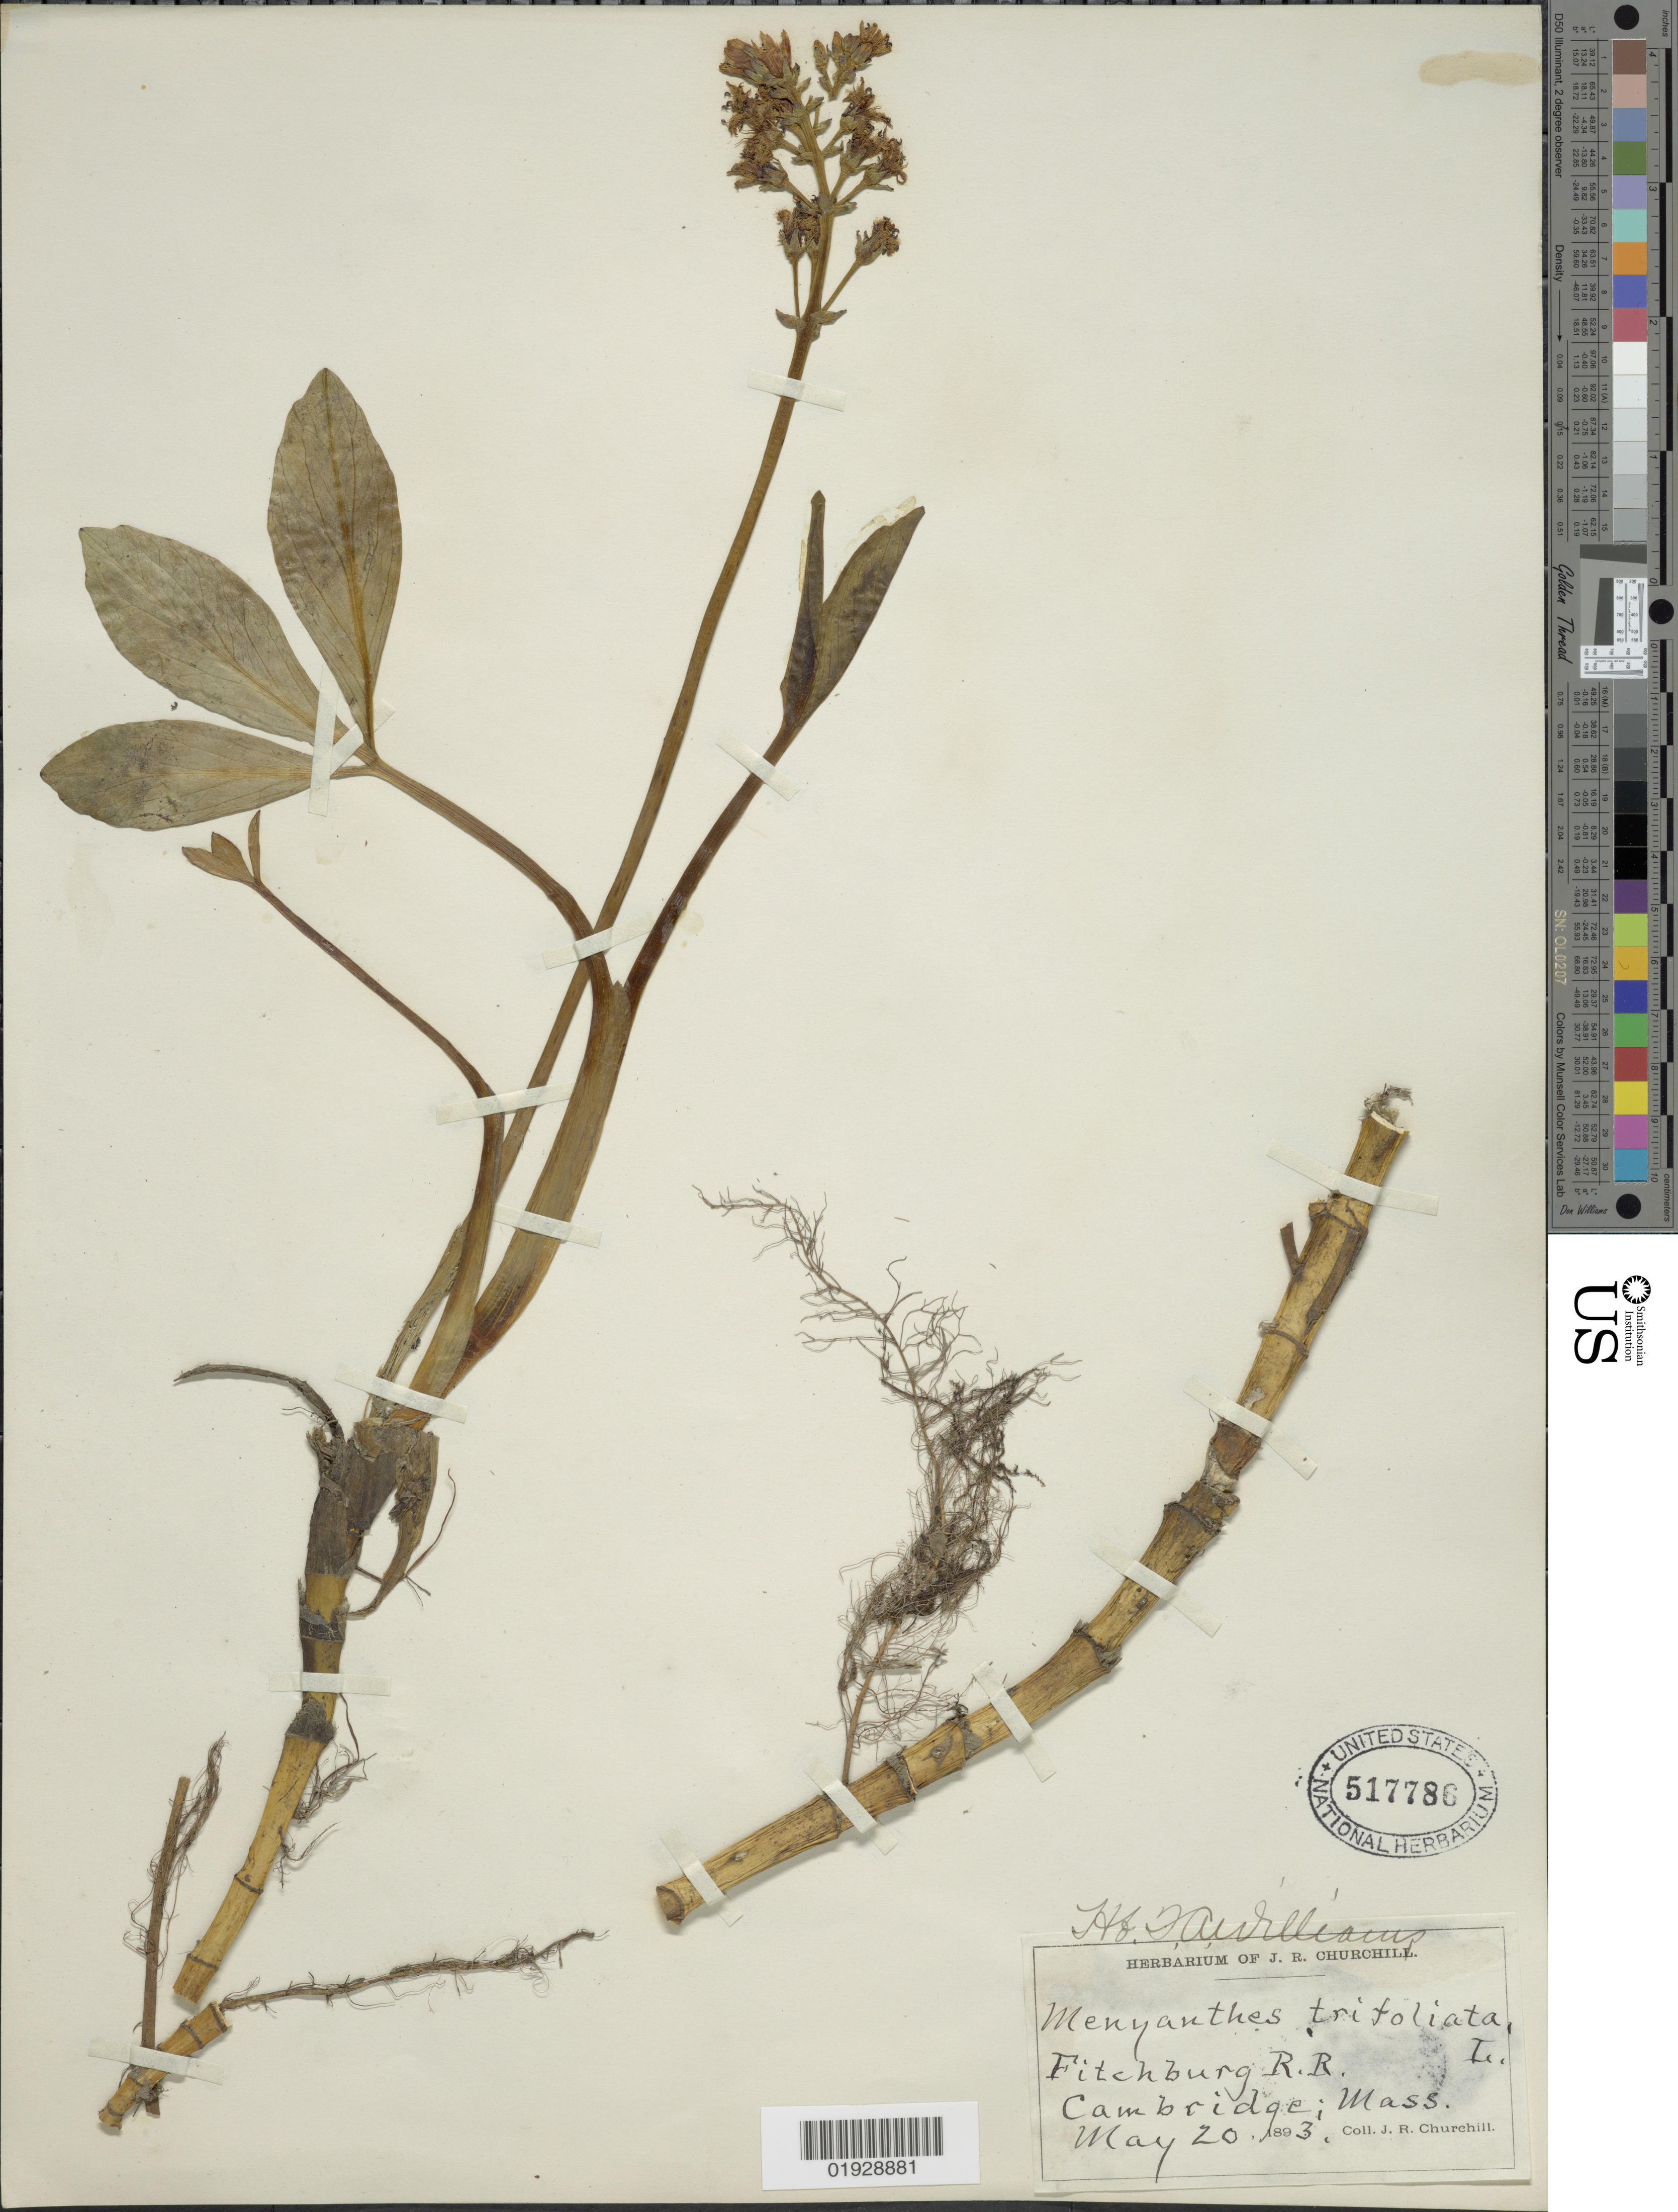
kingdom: Plantae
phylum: Tracheophyta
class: Magnoliopsida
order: Asterales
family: Menyanthaceae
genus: Menyanthes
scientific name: Menyanthes trifoliata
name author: L.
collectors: J. Churchill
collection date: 1893-05-20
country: United States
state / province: Massachusetts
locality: Fitchburg, R.R., Cambridge; Mass.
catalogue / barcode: US 517786